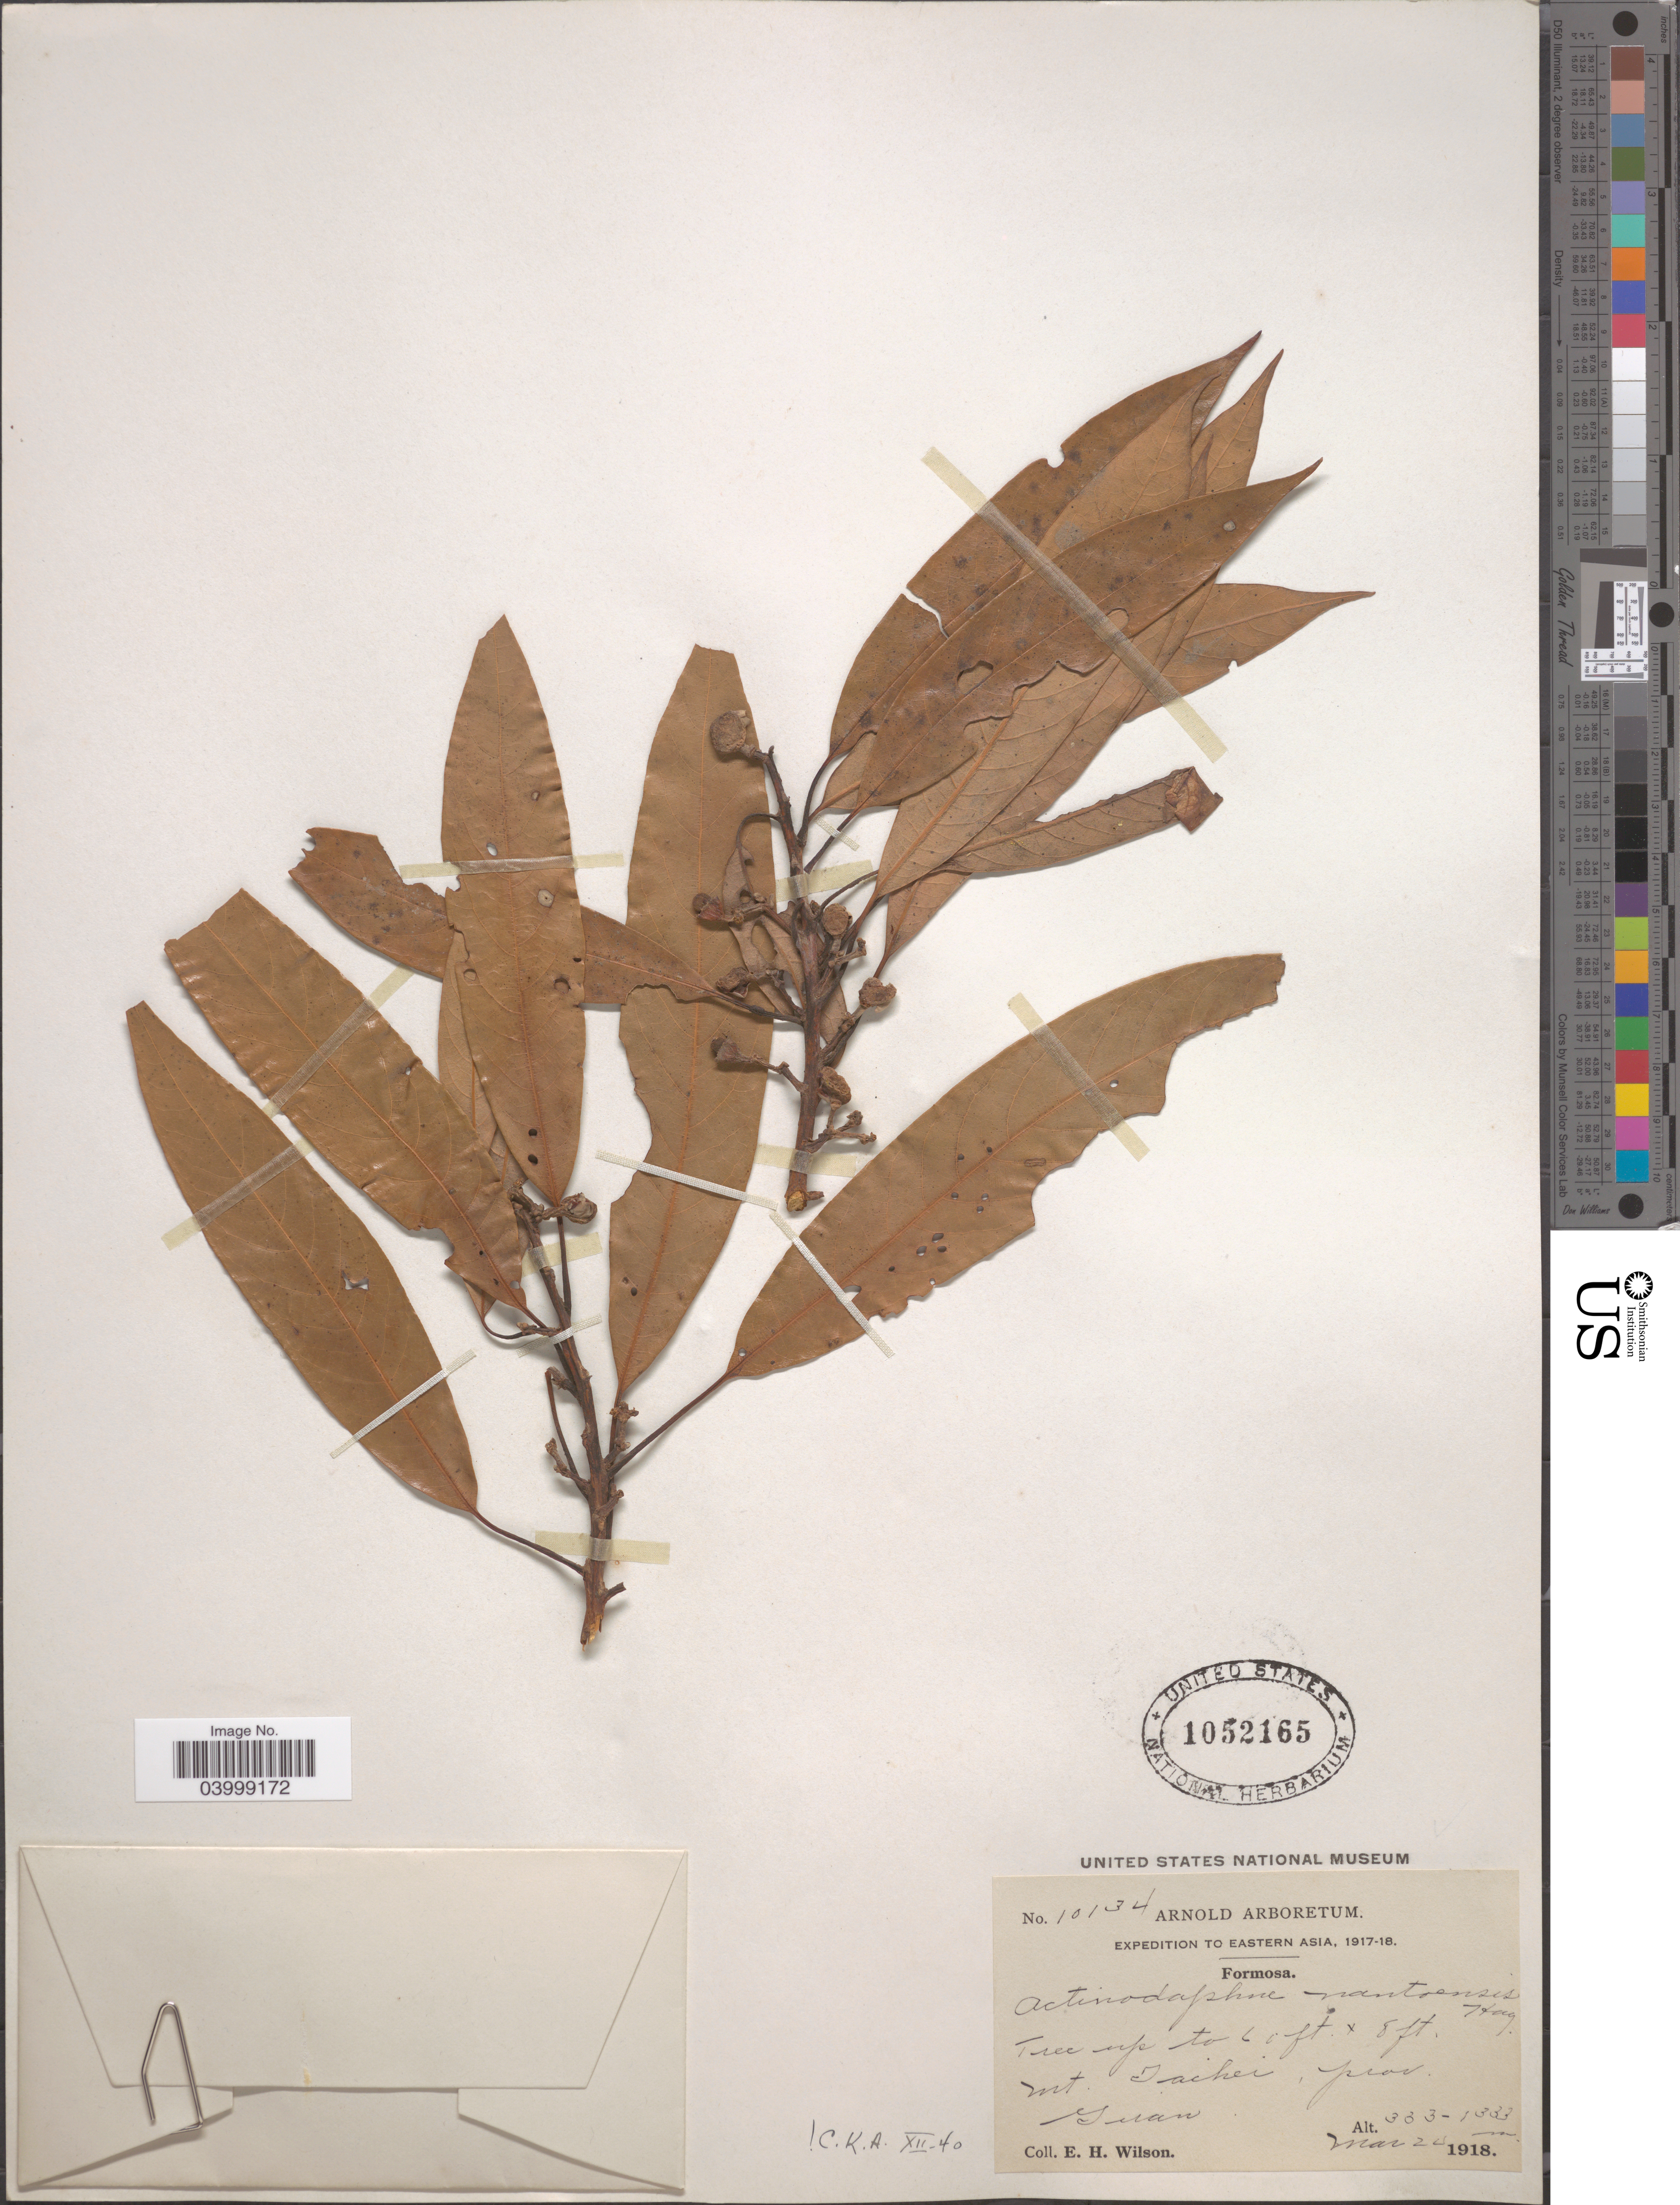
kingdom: Plantae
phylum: Tracheophyta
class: Magnoliopsida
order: Laurales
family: Lauraceae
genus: Actinodaphne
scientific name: Actinodaphne nantoensis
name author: (Hayata) Hayata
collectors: E. Wilson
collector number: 10134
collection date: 1918-03-24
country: Taiwan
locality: Eastern Asia. Formosa. Mt. Taihei, Prov. Giran.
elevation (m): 333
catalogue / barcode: US 1052165